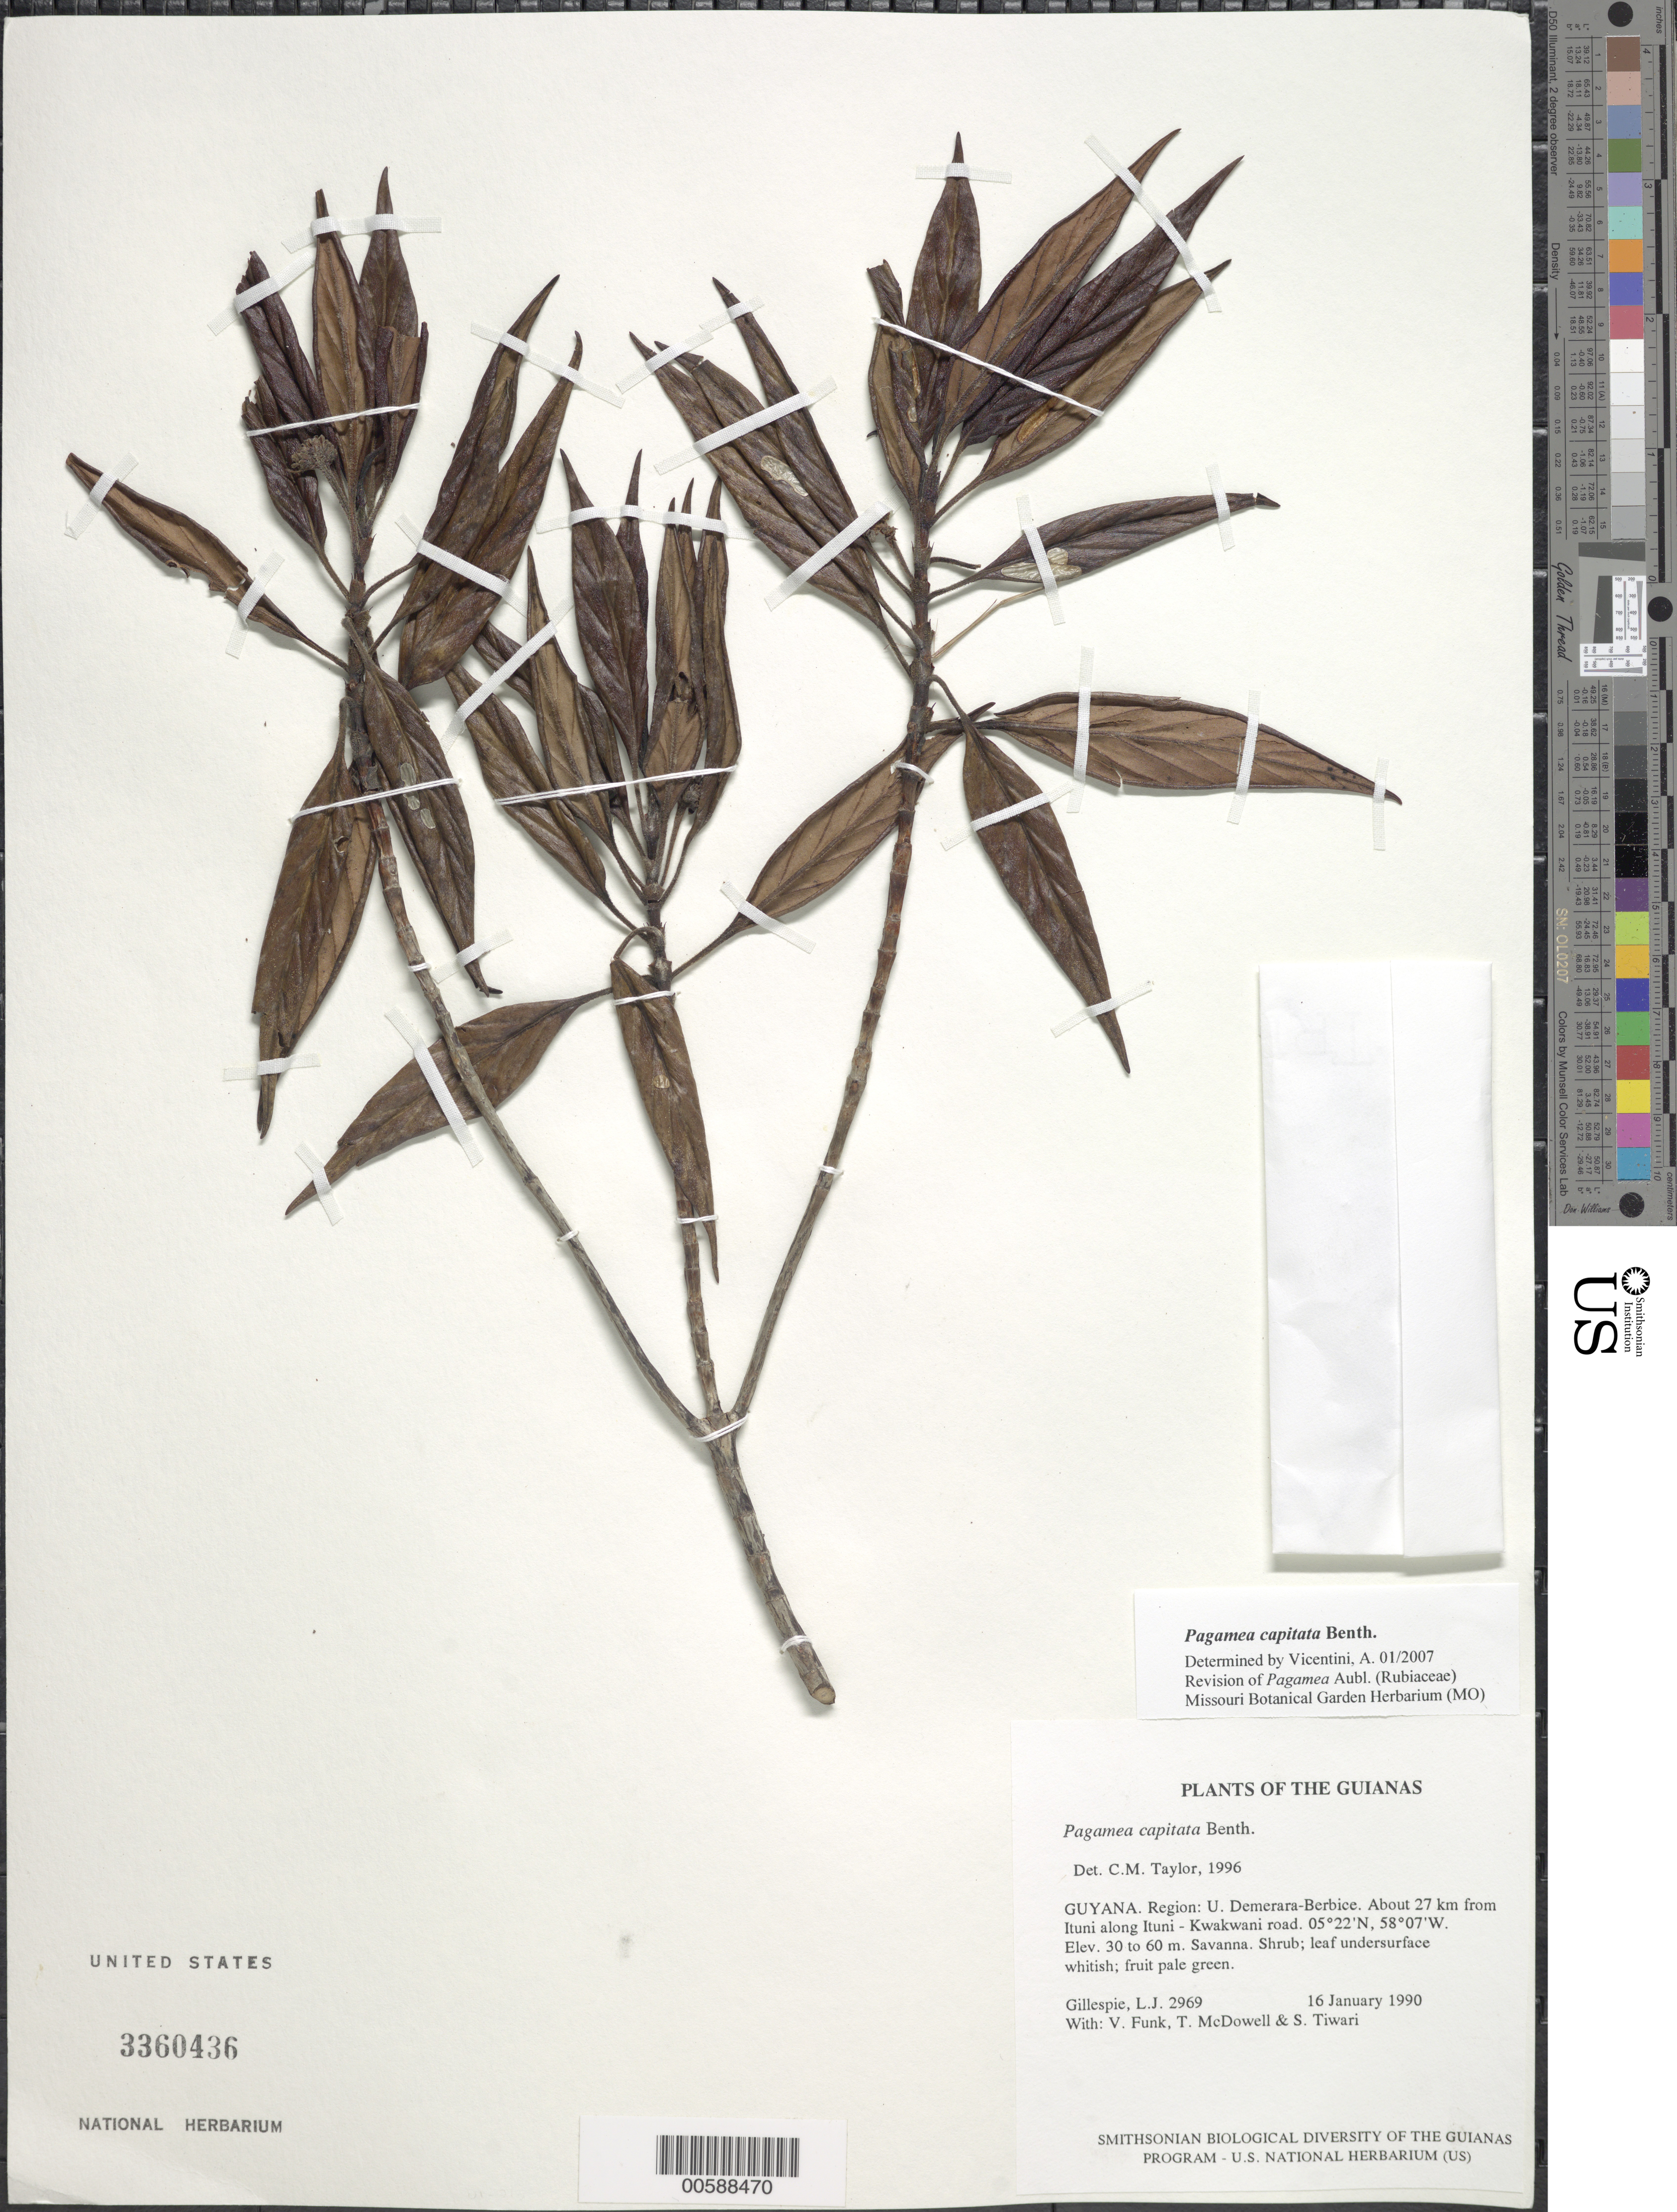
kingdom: Plantae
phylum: Tracheophyta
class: Magnoliopsida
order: Gentianales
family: Rubiaceae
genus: Pagamea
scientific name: Pagamea capitata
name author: Benth.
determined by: Taylor, Charlotte M.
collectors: L. J. Gillespie, V. Funk, T. McDowell & S. Tiwari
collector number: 2969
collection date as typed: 16 January 1990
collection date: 1990-01-16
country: Guyana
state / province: U. Demerara-Berbice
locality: About 27 km from Ituni along Ituni - Kwakwani road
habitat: Savanna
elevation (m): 30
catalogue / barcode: US 3360436